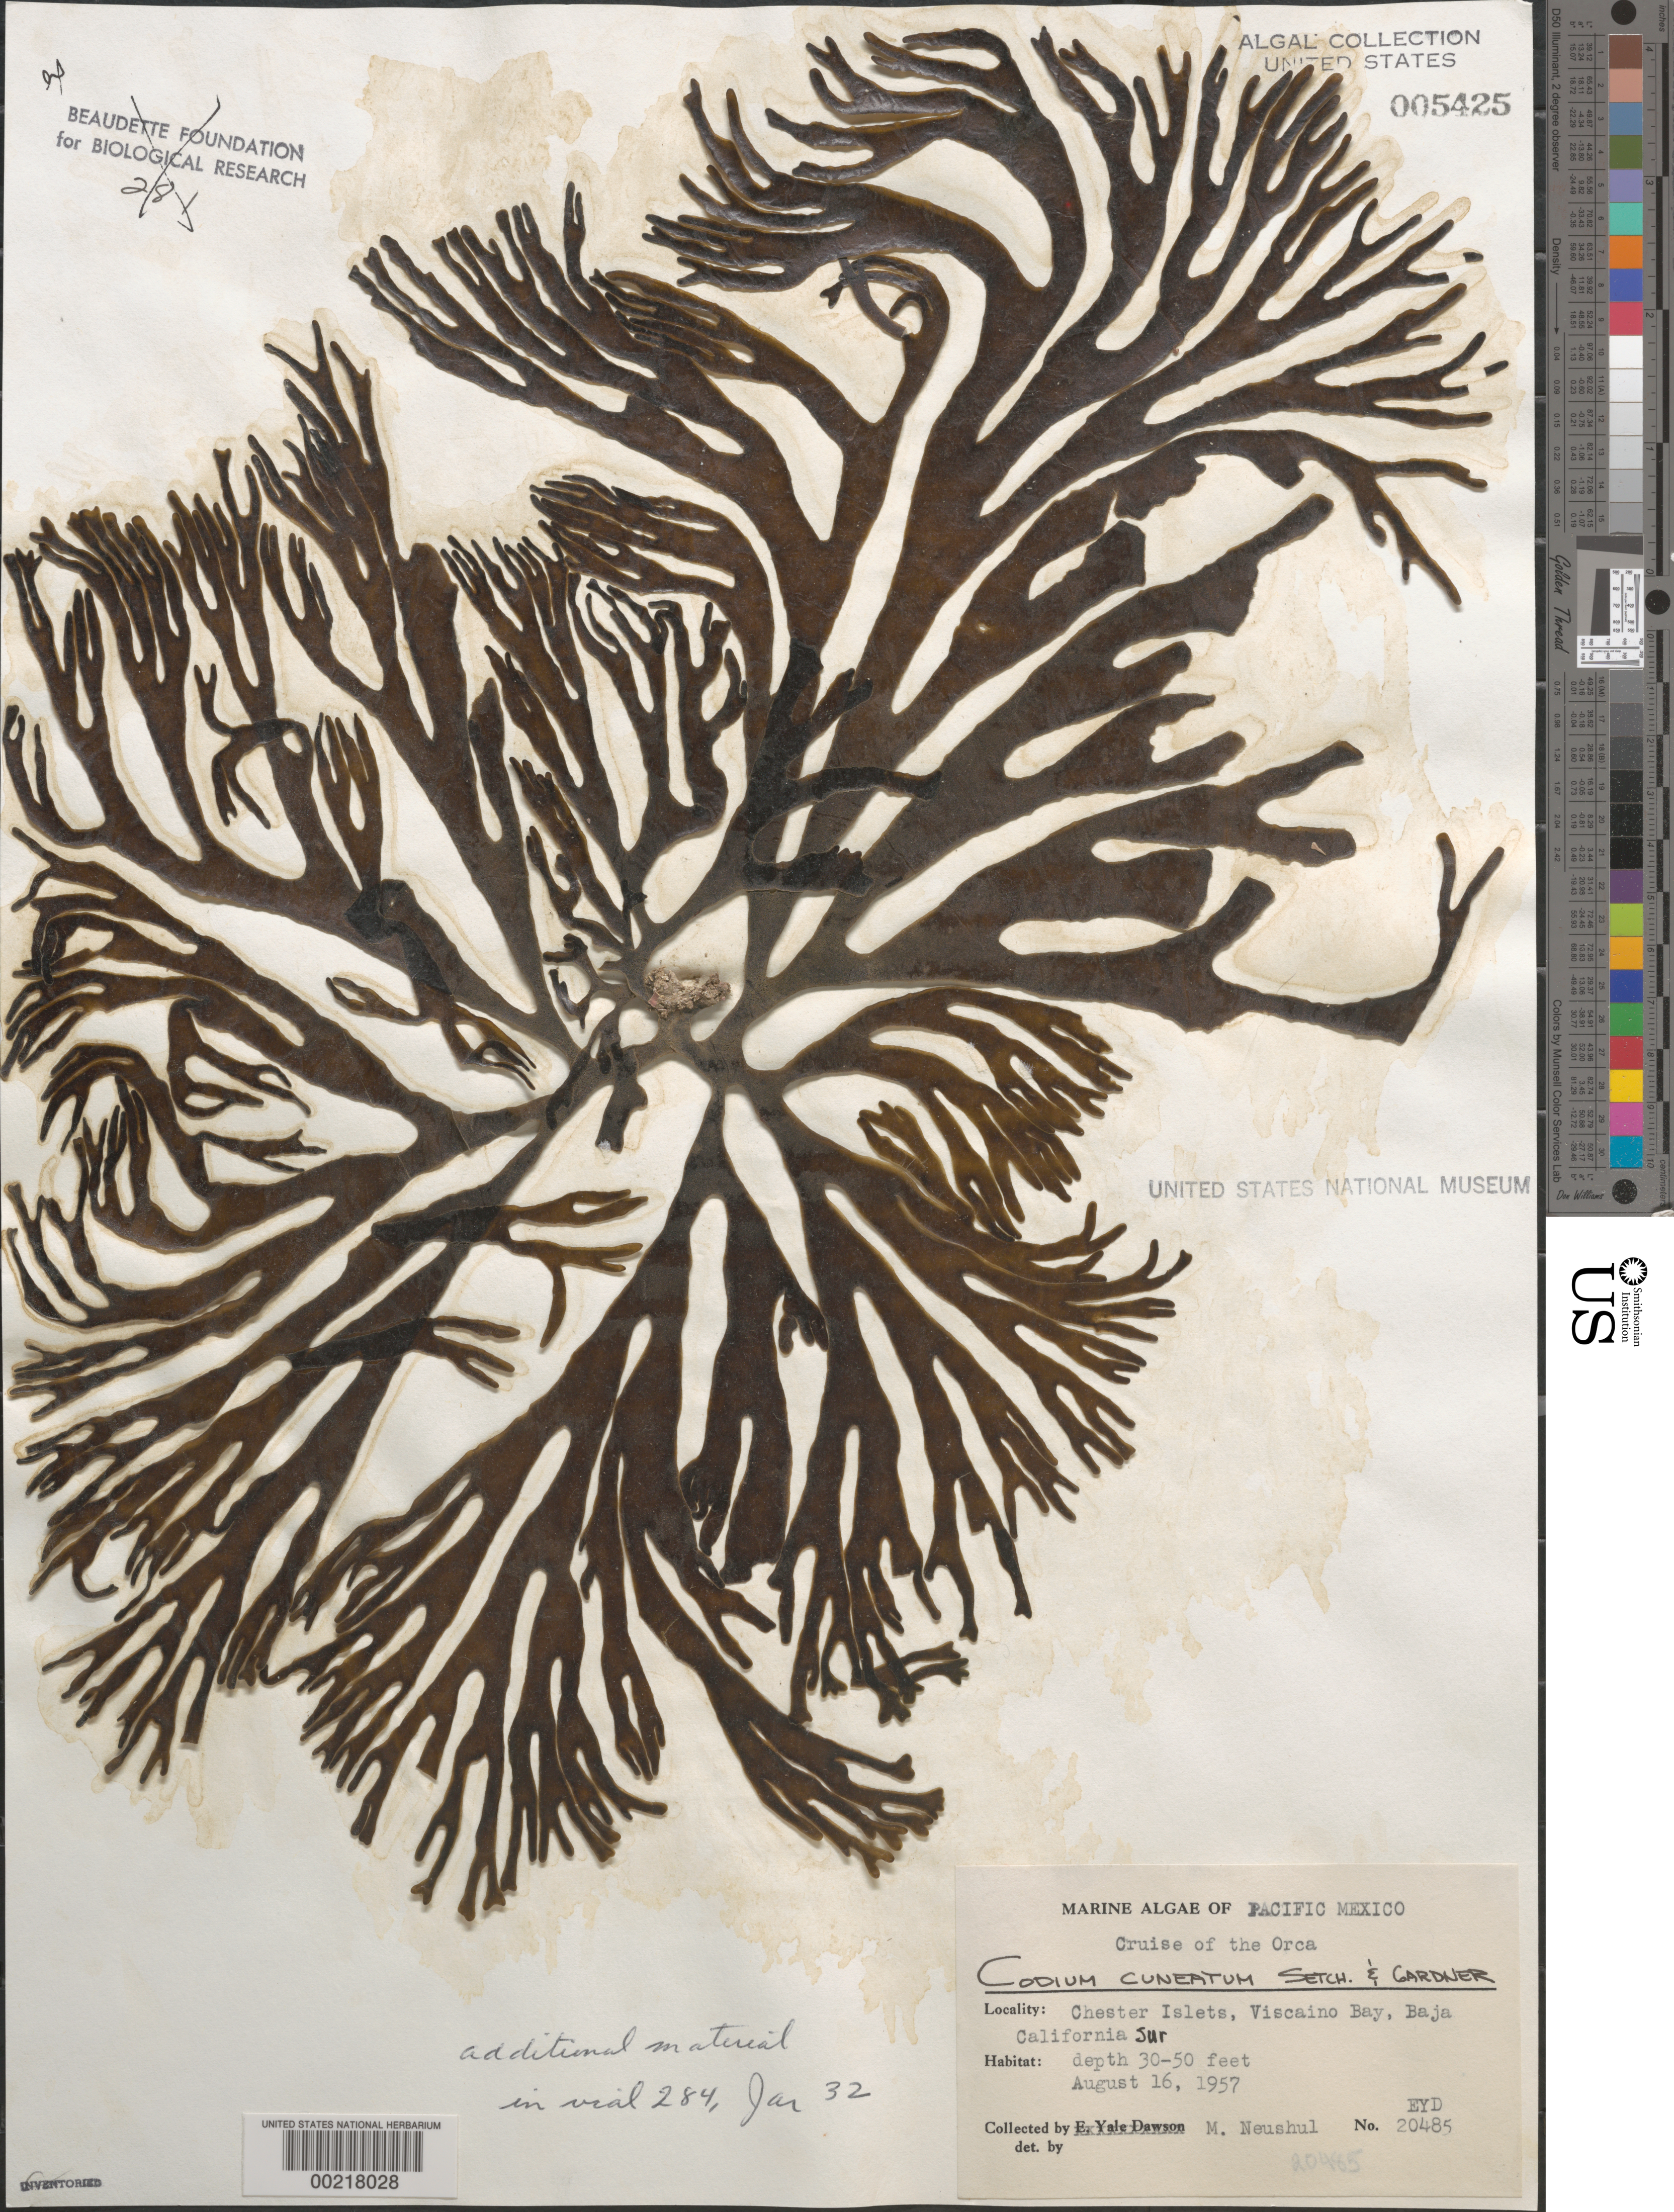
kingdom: Plantae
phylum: Chlorophyta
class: Ulvophyceae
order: Bryopsidales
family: Codiaceae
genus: Codium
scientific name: Codium simulans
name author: Setch. & N.L. Gardner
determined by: Algae name updating Project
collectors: M. Neushul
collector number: EYD 20485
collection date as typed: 16 Aug 1957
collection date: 1957-08-16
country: Mexico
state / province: Baja California Sur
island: Chester Islets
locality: Bahia Sebastian Vizcaino (Viscaino Bay)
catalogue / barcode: US 5425